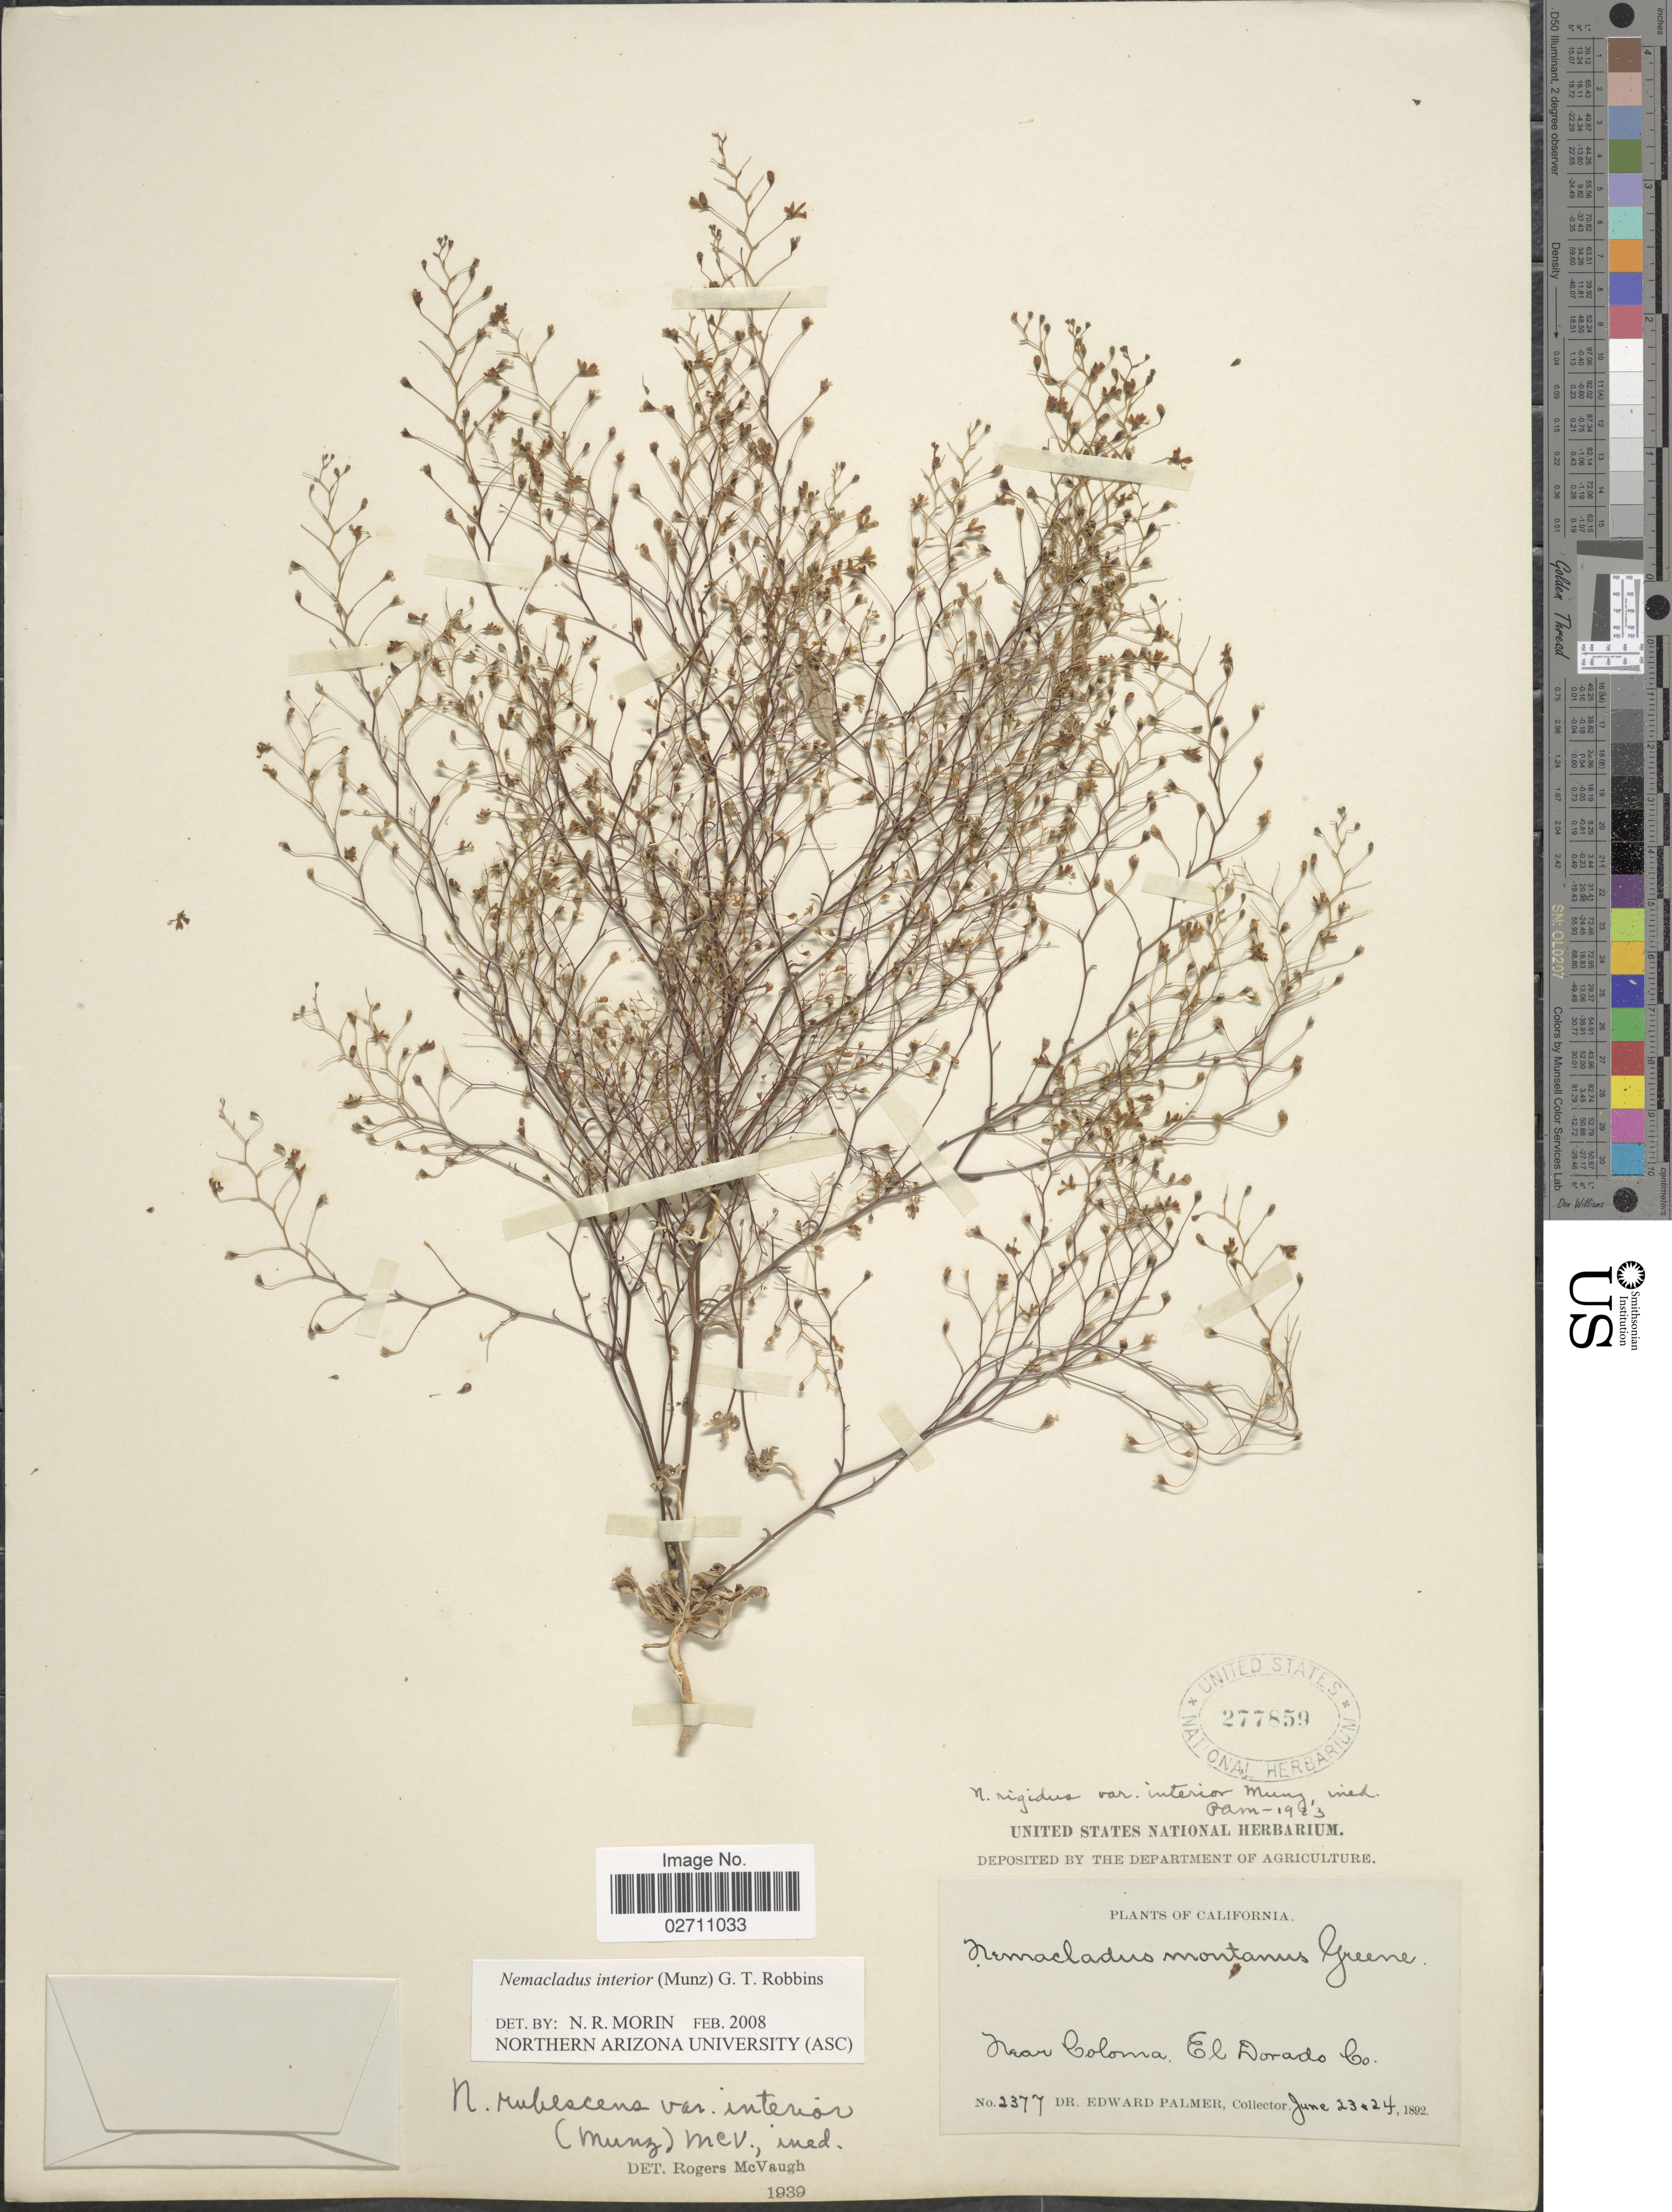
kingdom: Plantae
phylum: Tracheophyta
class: Magnoliopsida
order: Asterales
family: Campanulaceae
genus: Nemacladus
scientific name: Nemacladus interior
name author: (Munz) G.T. Robbins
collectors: E. Palmer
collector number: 2377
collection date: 1892-06-23/1892-06-24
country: United States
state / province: California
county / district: El Dorado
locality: Near Colonia, El Dorado Co.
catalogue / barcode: US 277859